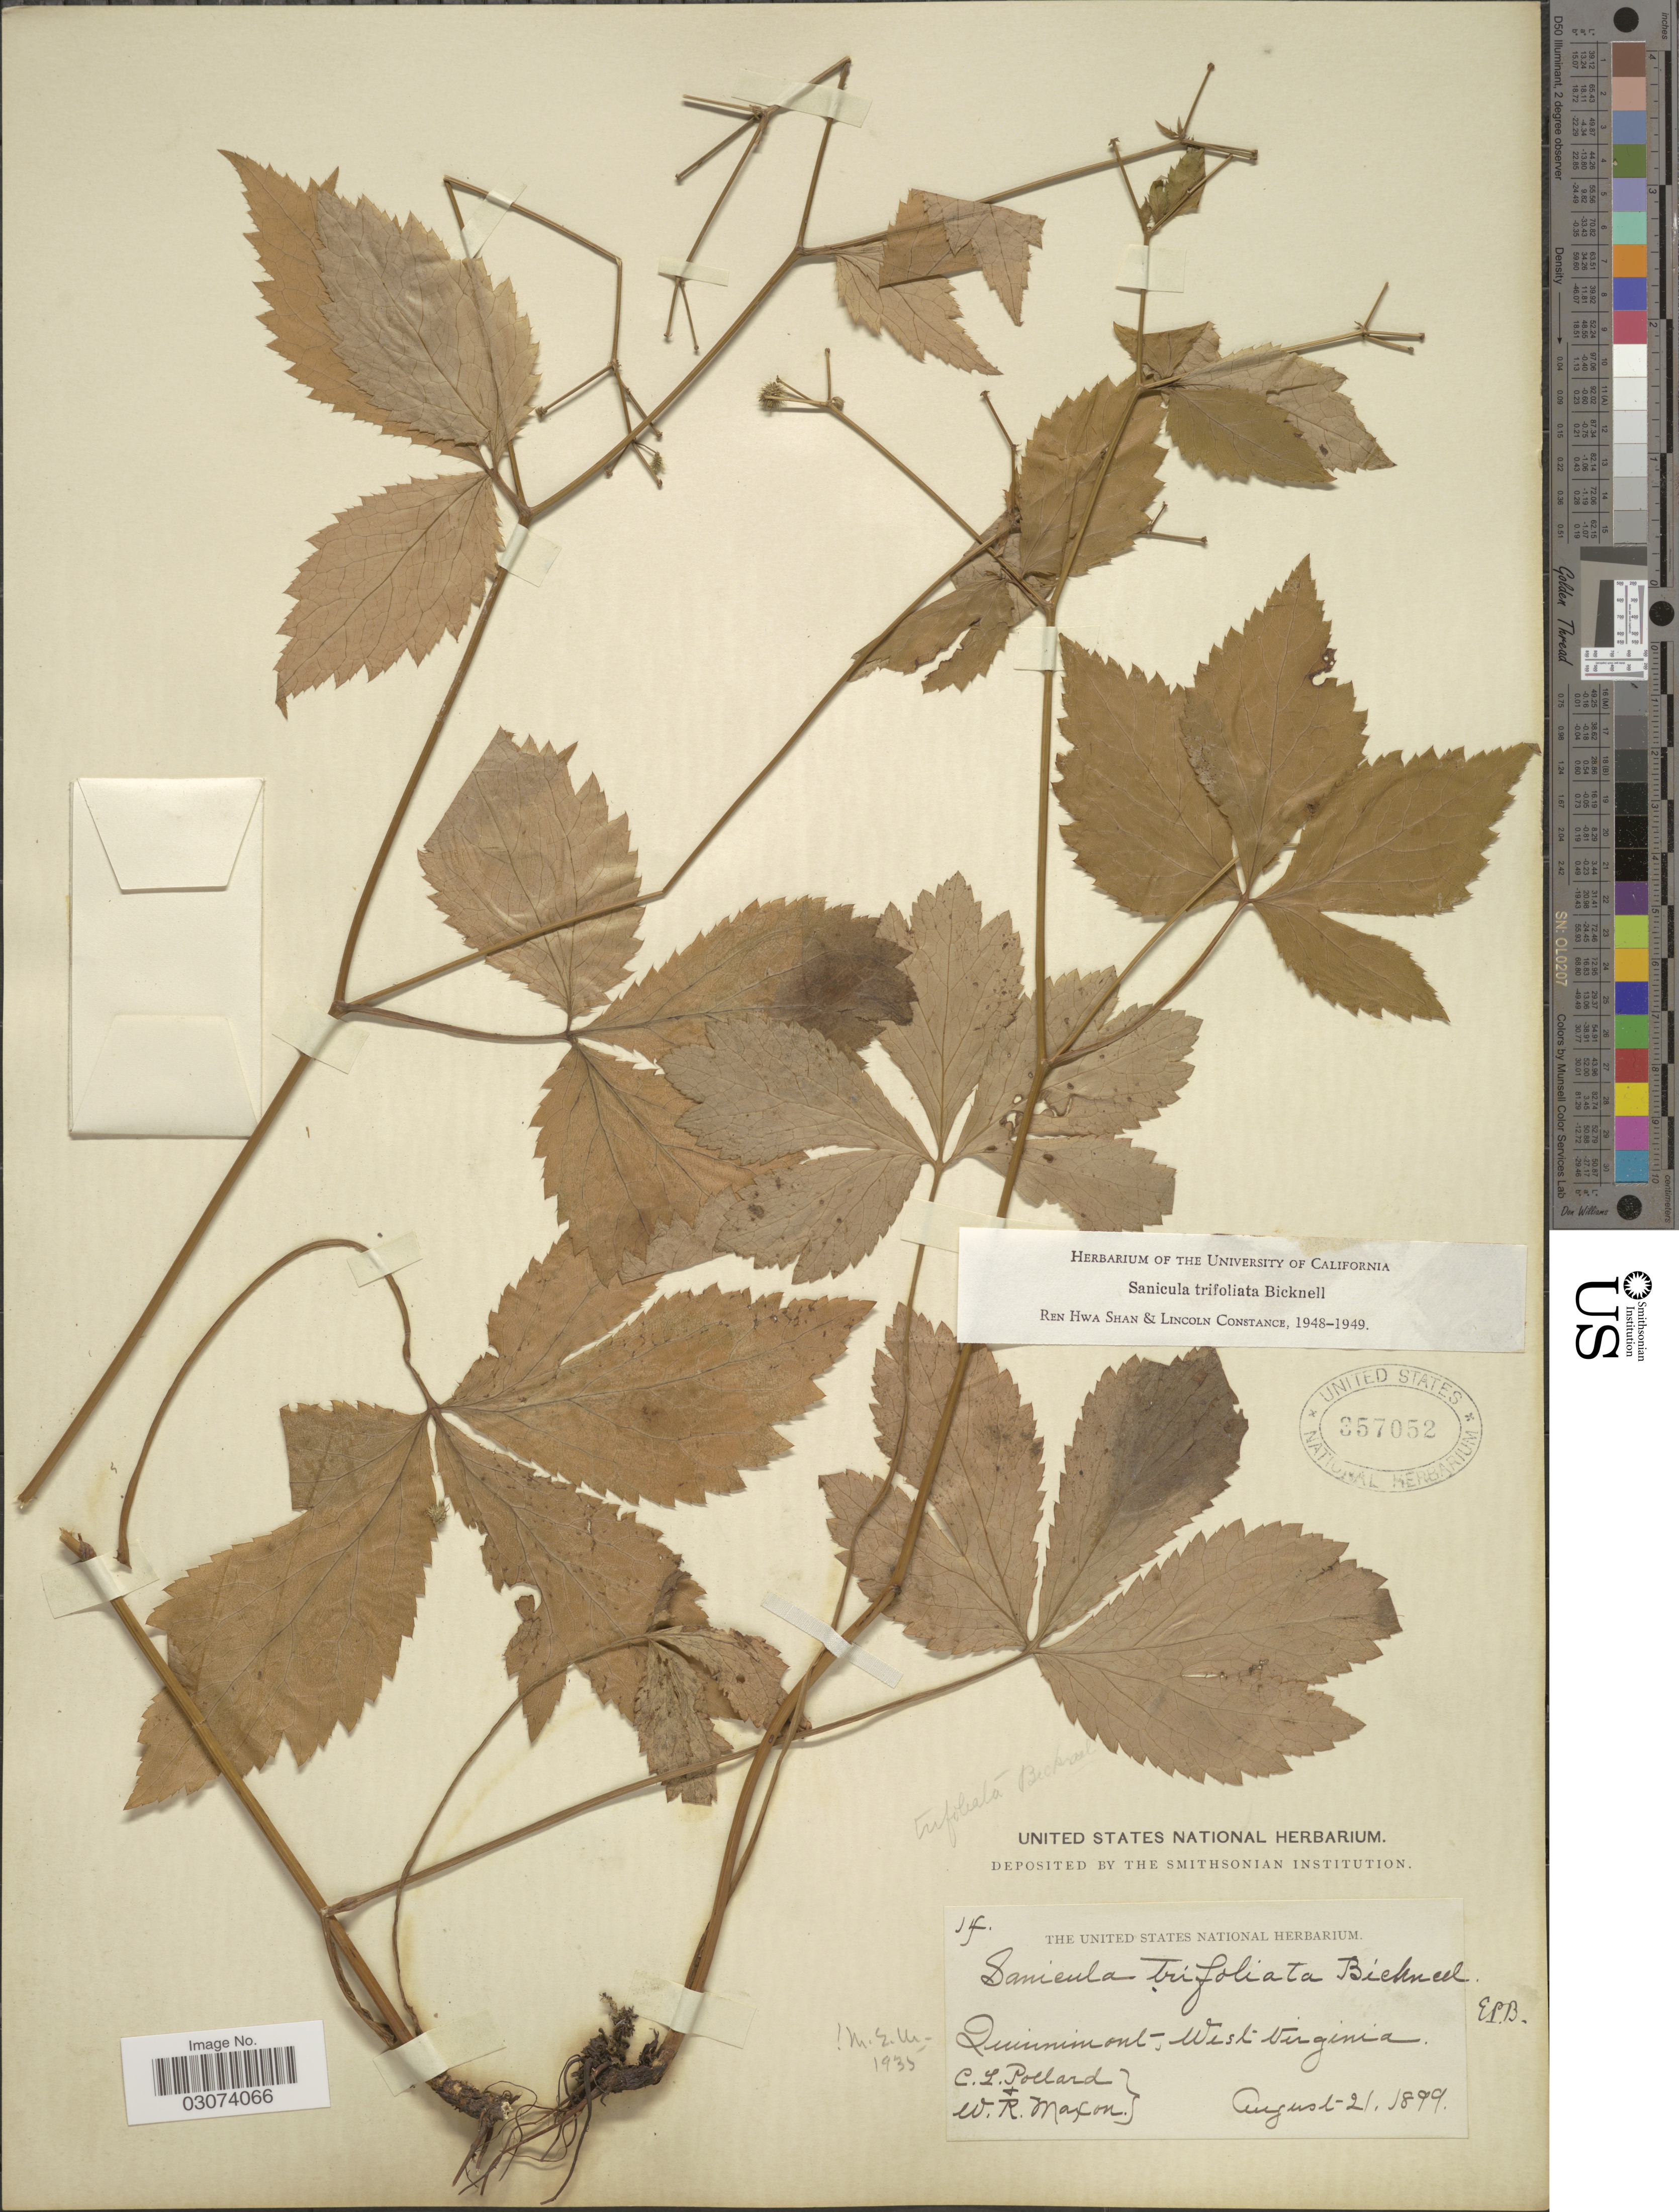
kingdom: Plantae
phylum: Tracheophyta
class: Magnoliopsida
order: Apiales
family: Apiaceae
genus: Sanicula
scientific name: Sanicula trifoliata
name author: E.P. Bicknell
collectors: C. L. Pollard & W. R. Maxon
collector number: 14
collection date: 1899-08-21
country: United States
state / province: West Virginia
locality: Quinnimont.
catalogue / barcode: US 357052